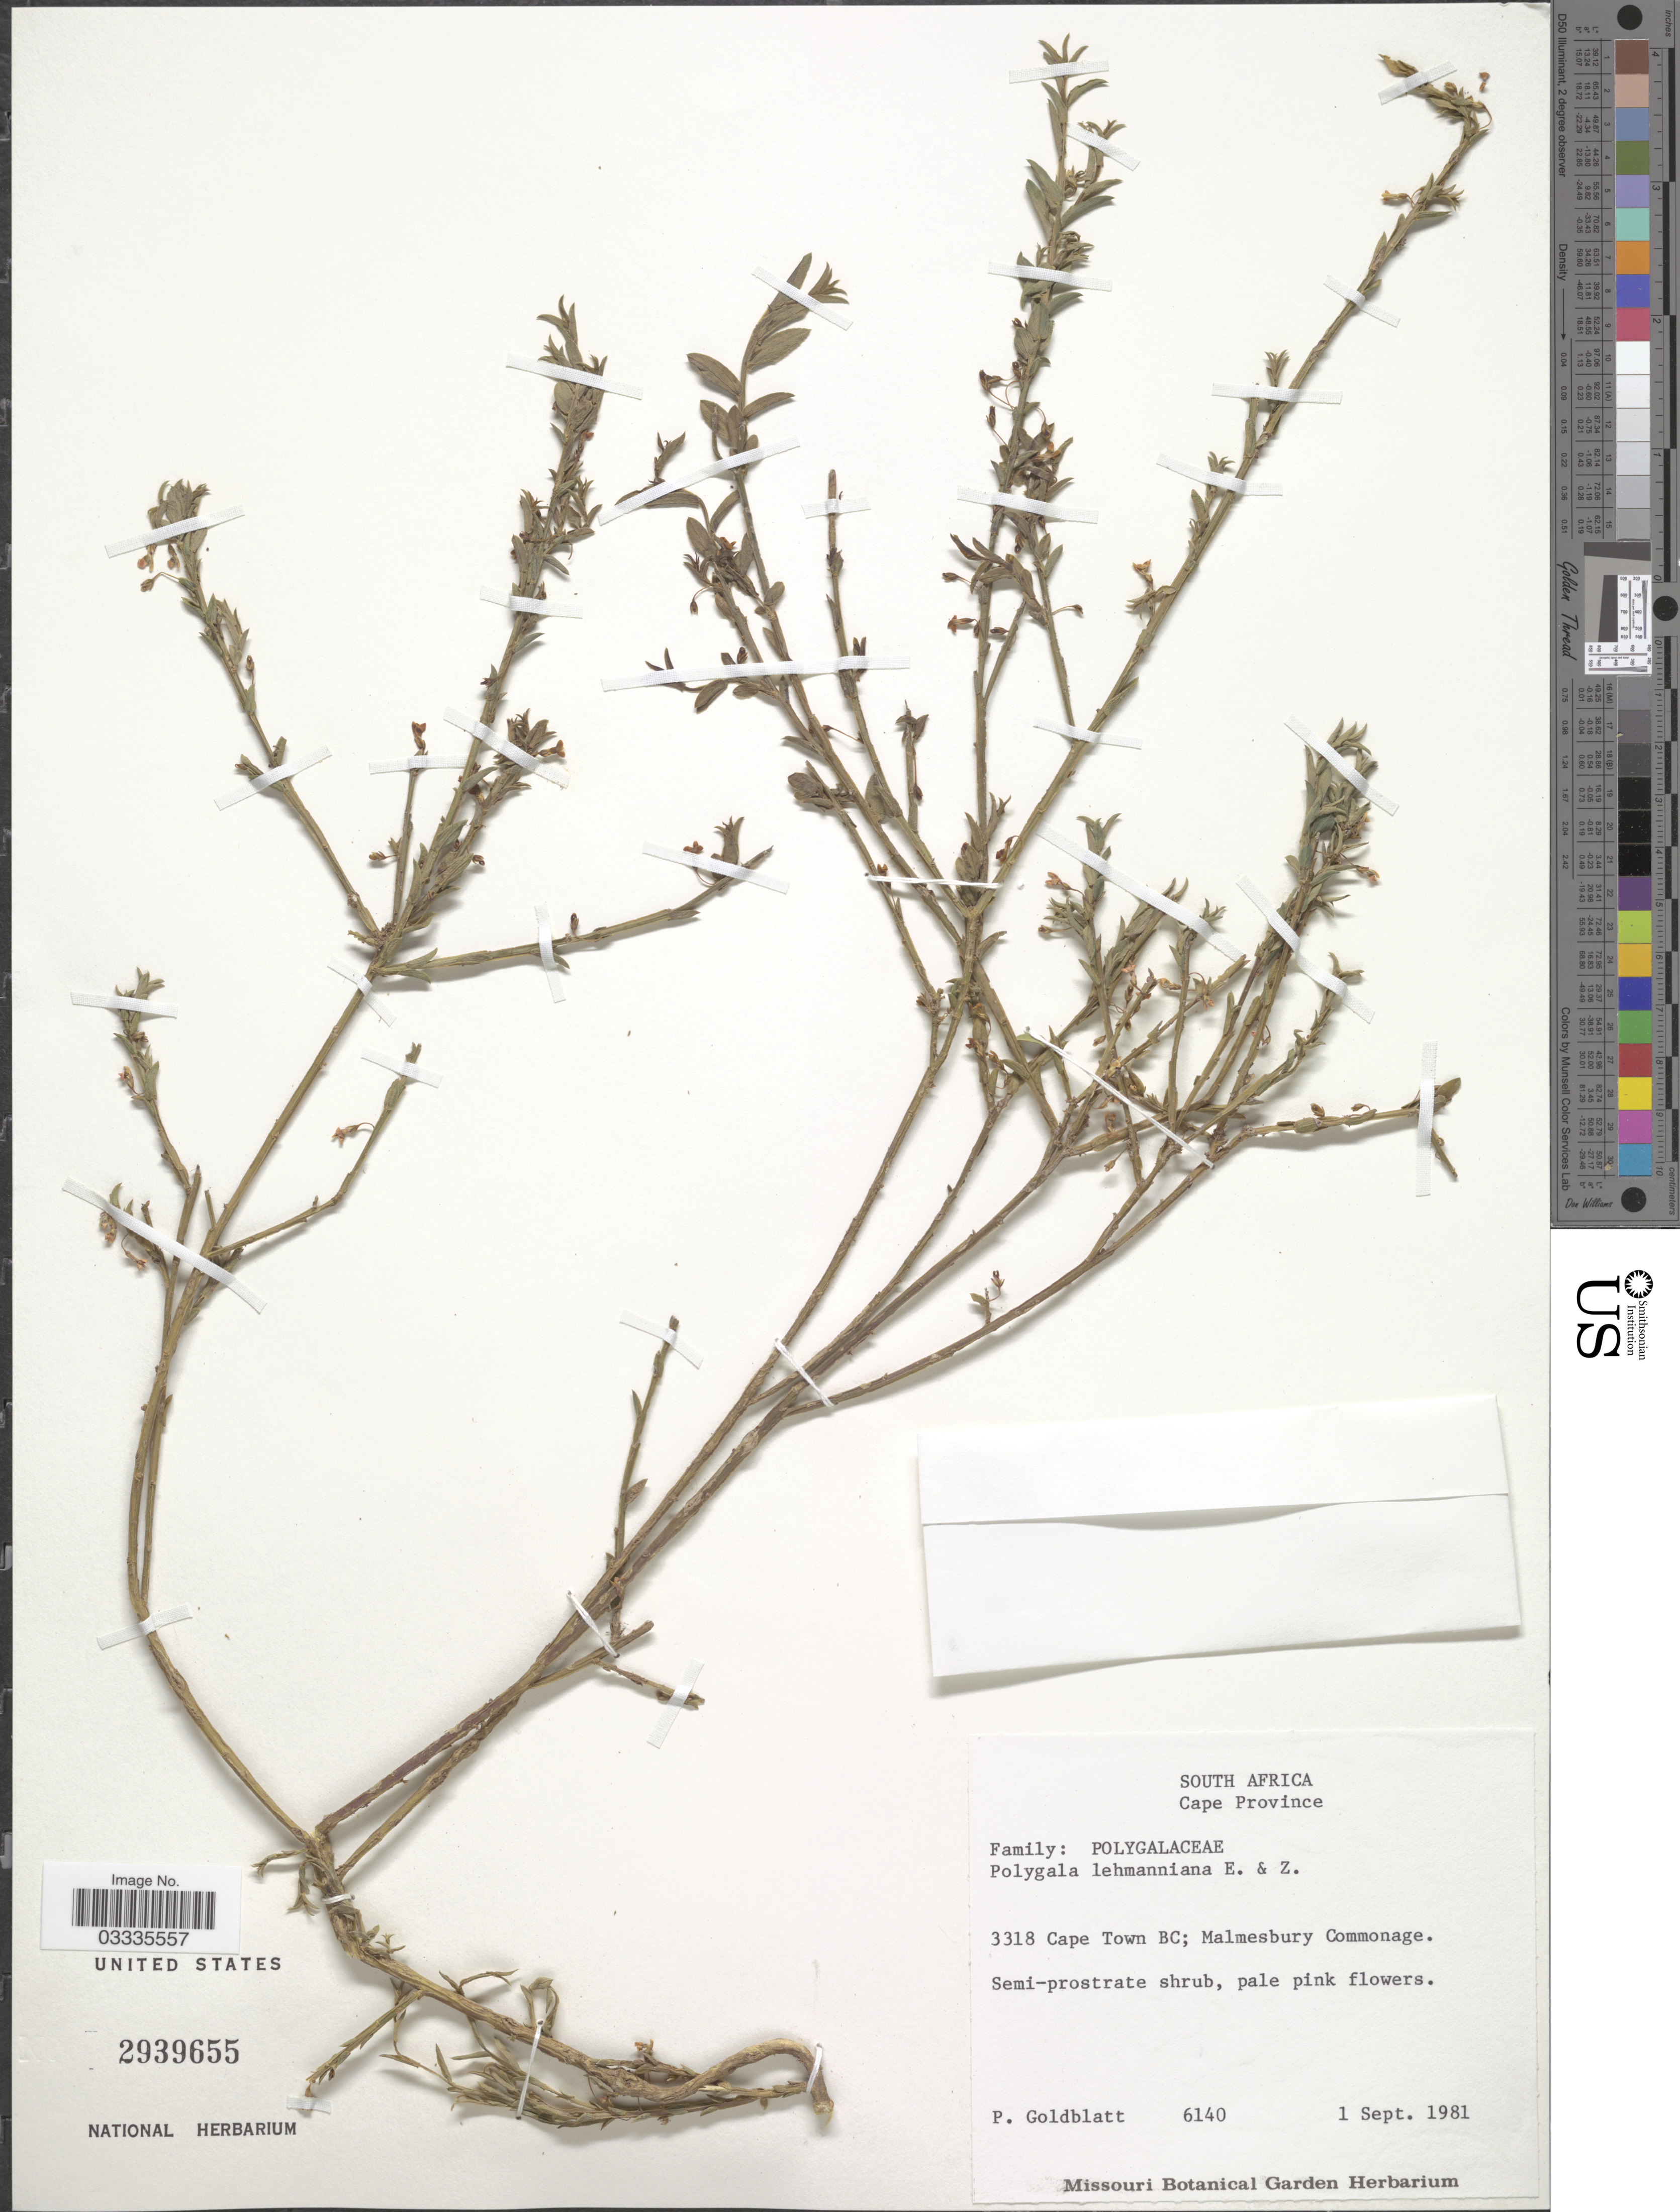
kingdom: Plantae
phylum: Tracheophyta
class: Magnoliopsida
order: Fabales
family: Polygalaceae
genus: Polygala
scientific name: Polygala lehmanniana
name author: Eckl. & Zeyh.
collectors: P. Goldblatt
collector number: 6140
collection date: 1981-09-01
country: South Africa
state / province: Western Cape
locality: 3318 Cape Town BC; Malmesbury Commonage.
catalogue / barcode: US 2939655